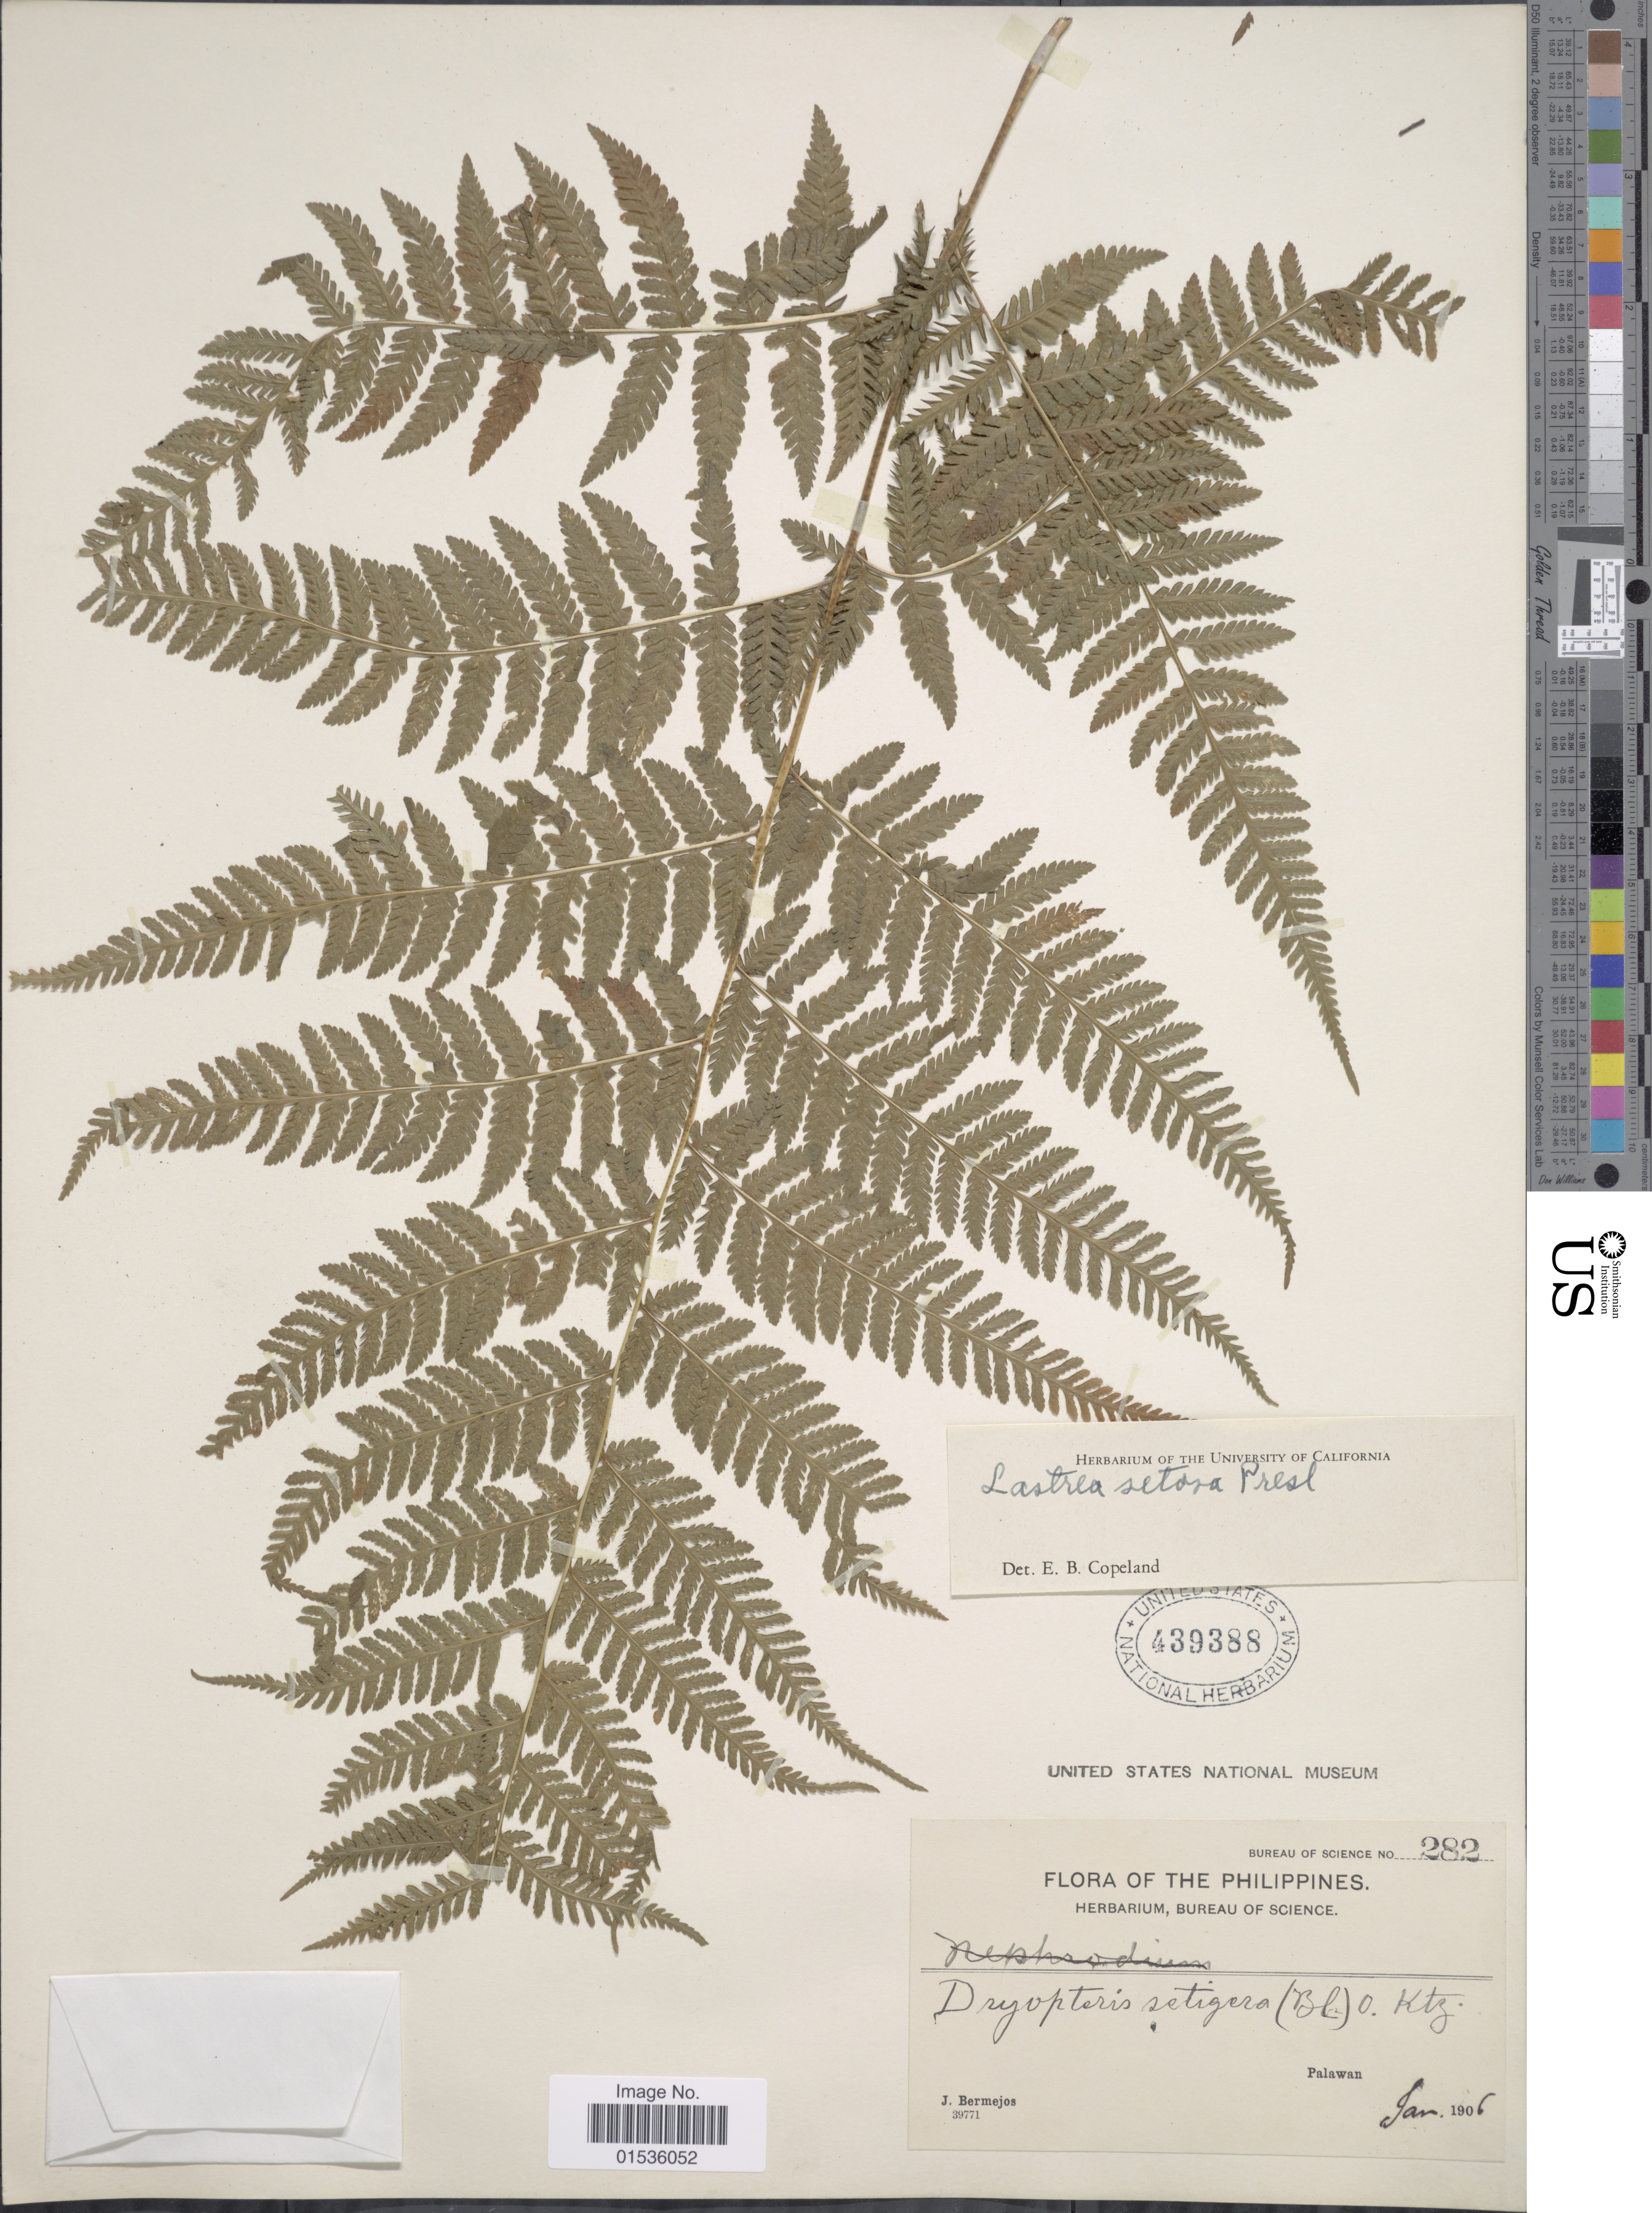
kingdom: Plantae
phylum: Tracheophyta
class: Polypodiopsida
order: Polypodiales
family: Thelypteridaceae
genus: Macrothelypteris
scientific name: Macrothelypteris torresiana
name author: (Gaudich.) Ching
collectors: J. Bermejos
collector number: Bureau of science 282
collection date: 1906-01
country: Philippines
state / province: Mimaropa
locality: Philippines, Palawan.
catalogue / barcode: US 439388